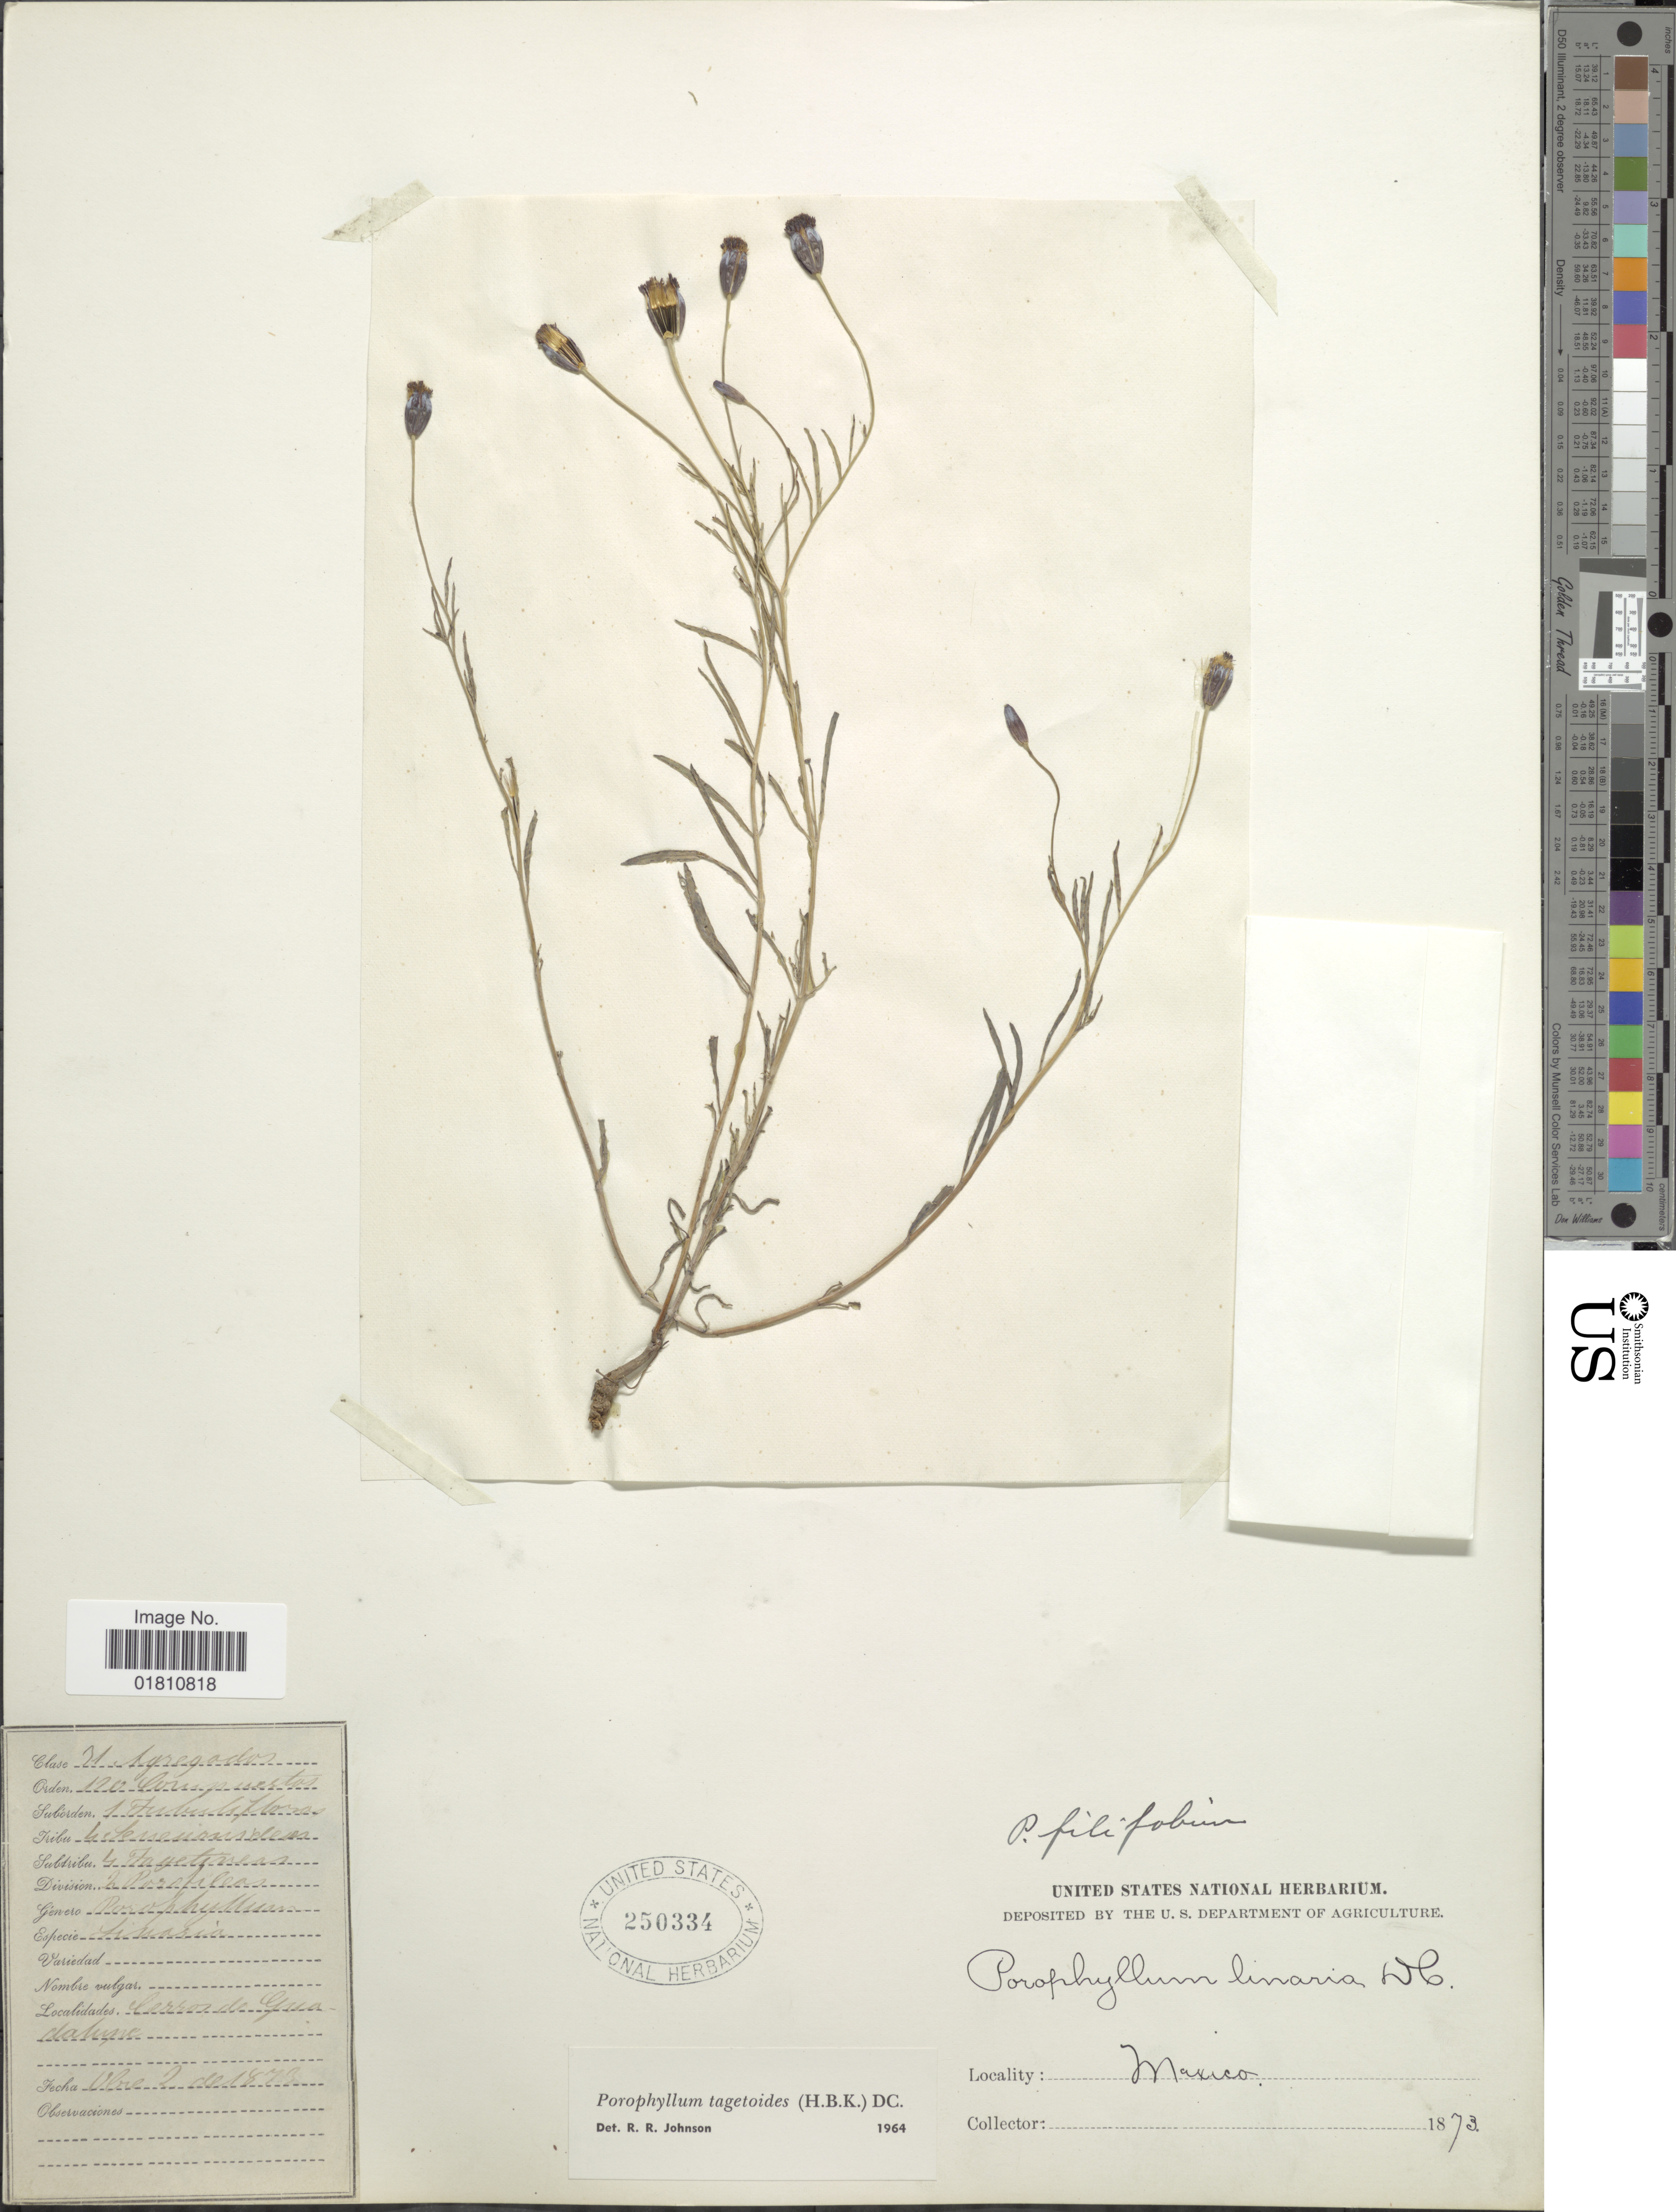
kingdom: Plantae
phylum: Tracheophyta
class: Magnoliopsida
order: Asterales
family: Asteraceae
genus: Porophyllum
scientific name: Porophyllum tagetoides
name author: (Kunth) DC.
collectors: ex herb. United States National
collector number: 120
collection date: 1873-10-02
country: Mexico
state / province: Baja California Sur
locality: Cerros de Guadalupe.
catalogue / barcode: US 250334